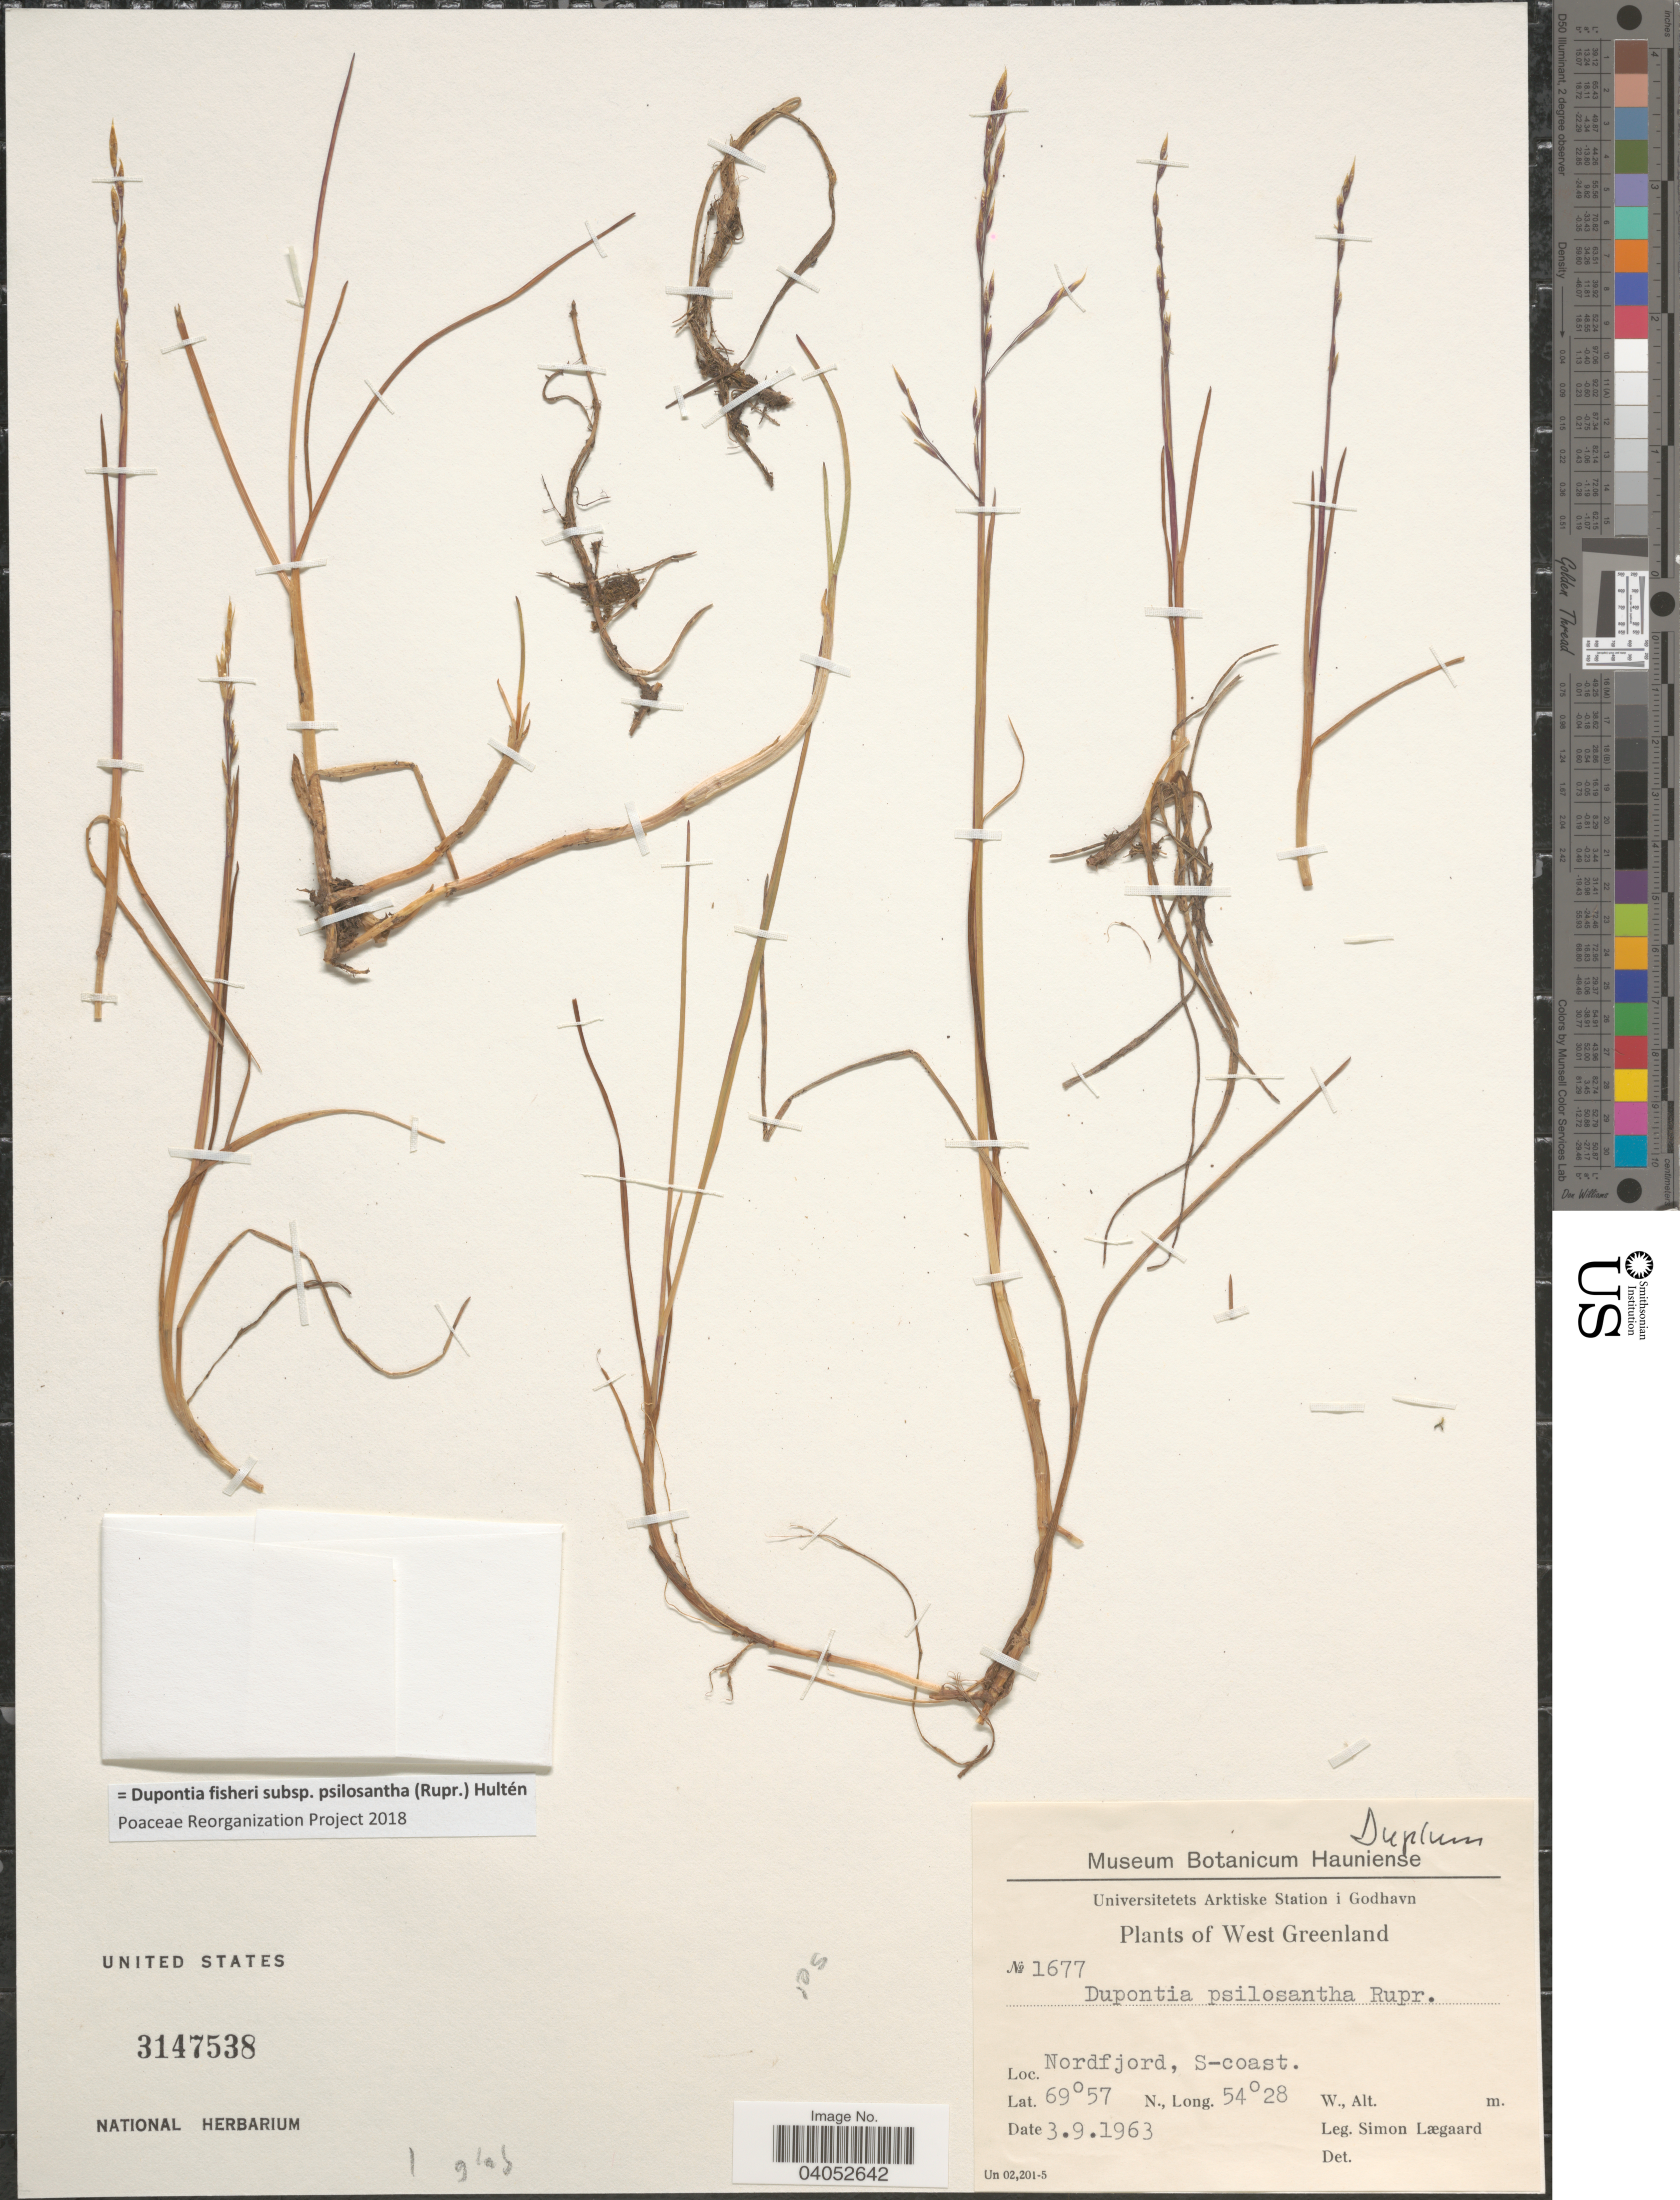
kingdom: Plantae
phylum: Tracheophyta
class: Liliopsida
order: Poales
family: Poaceae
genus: Dupontia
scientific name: Dupontia fisheri subsp. psilosantha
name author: (Rupr.) Hultén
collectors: S. Lægaard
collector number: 1677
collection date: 1963-09-03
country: Greenland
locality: West Greenland. Nordfjord, S-coast.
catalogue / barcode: US 3147538